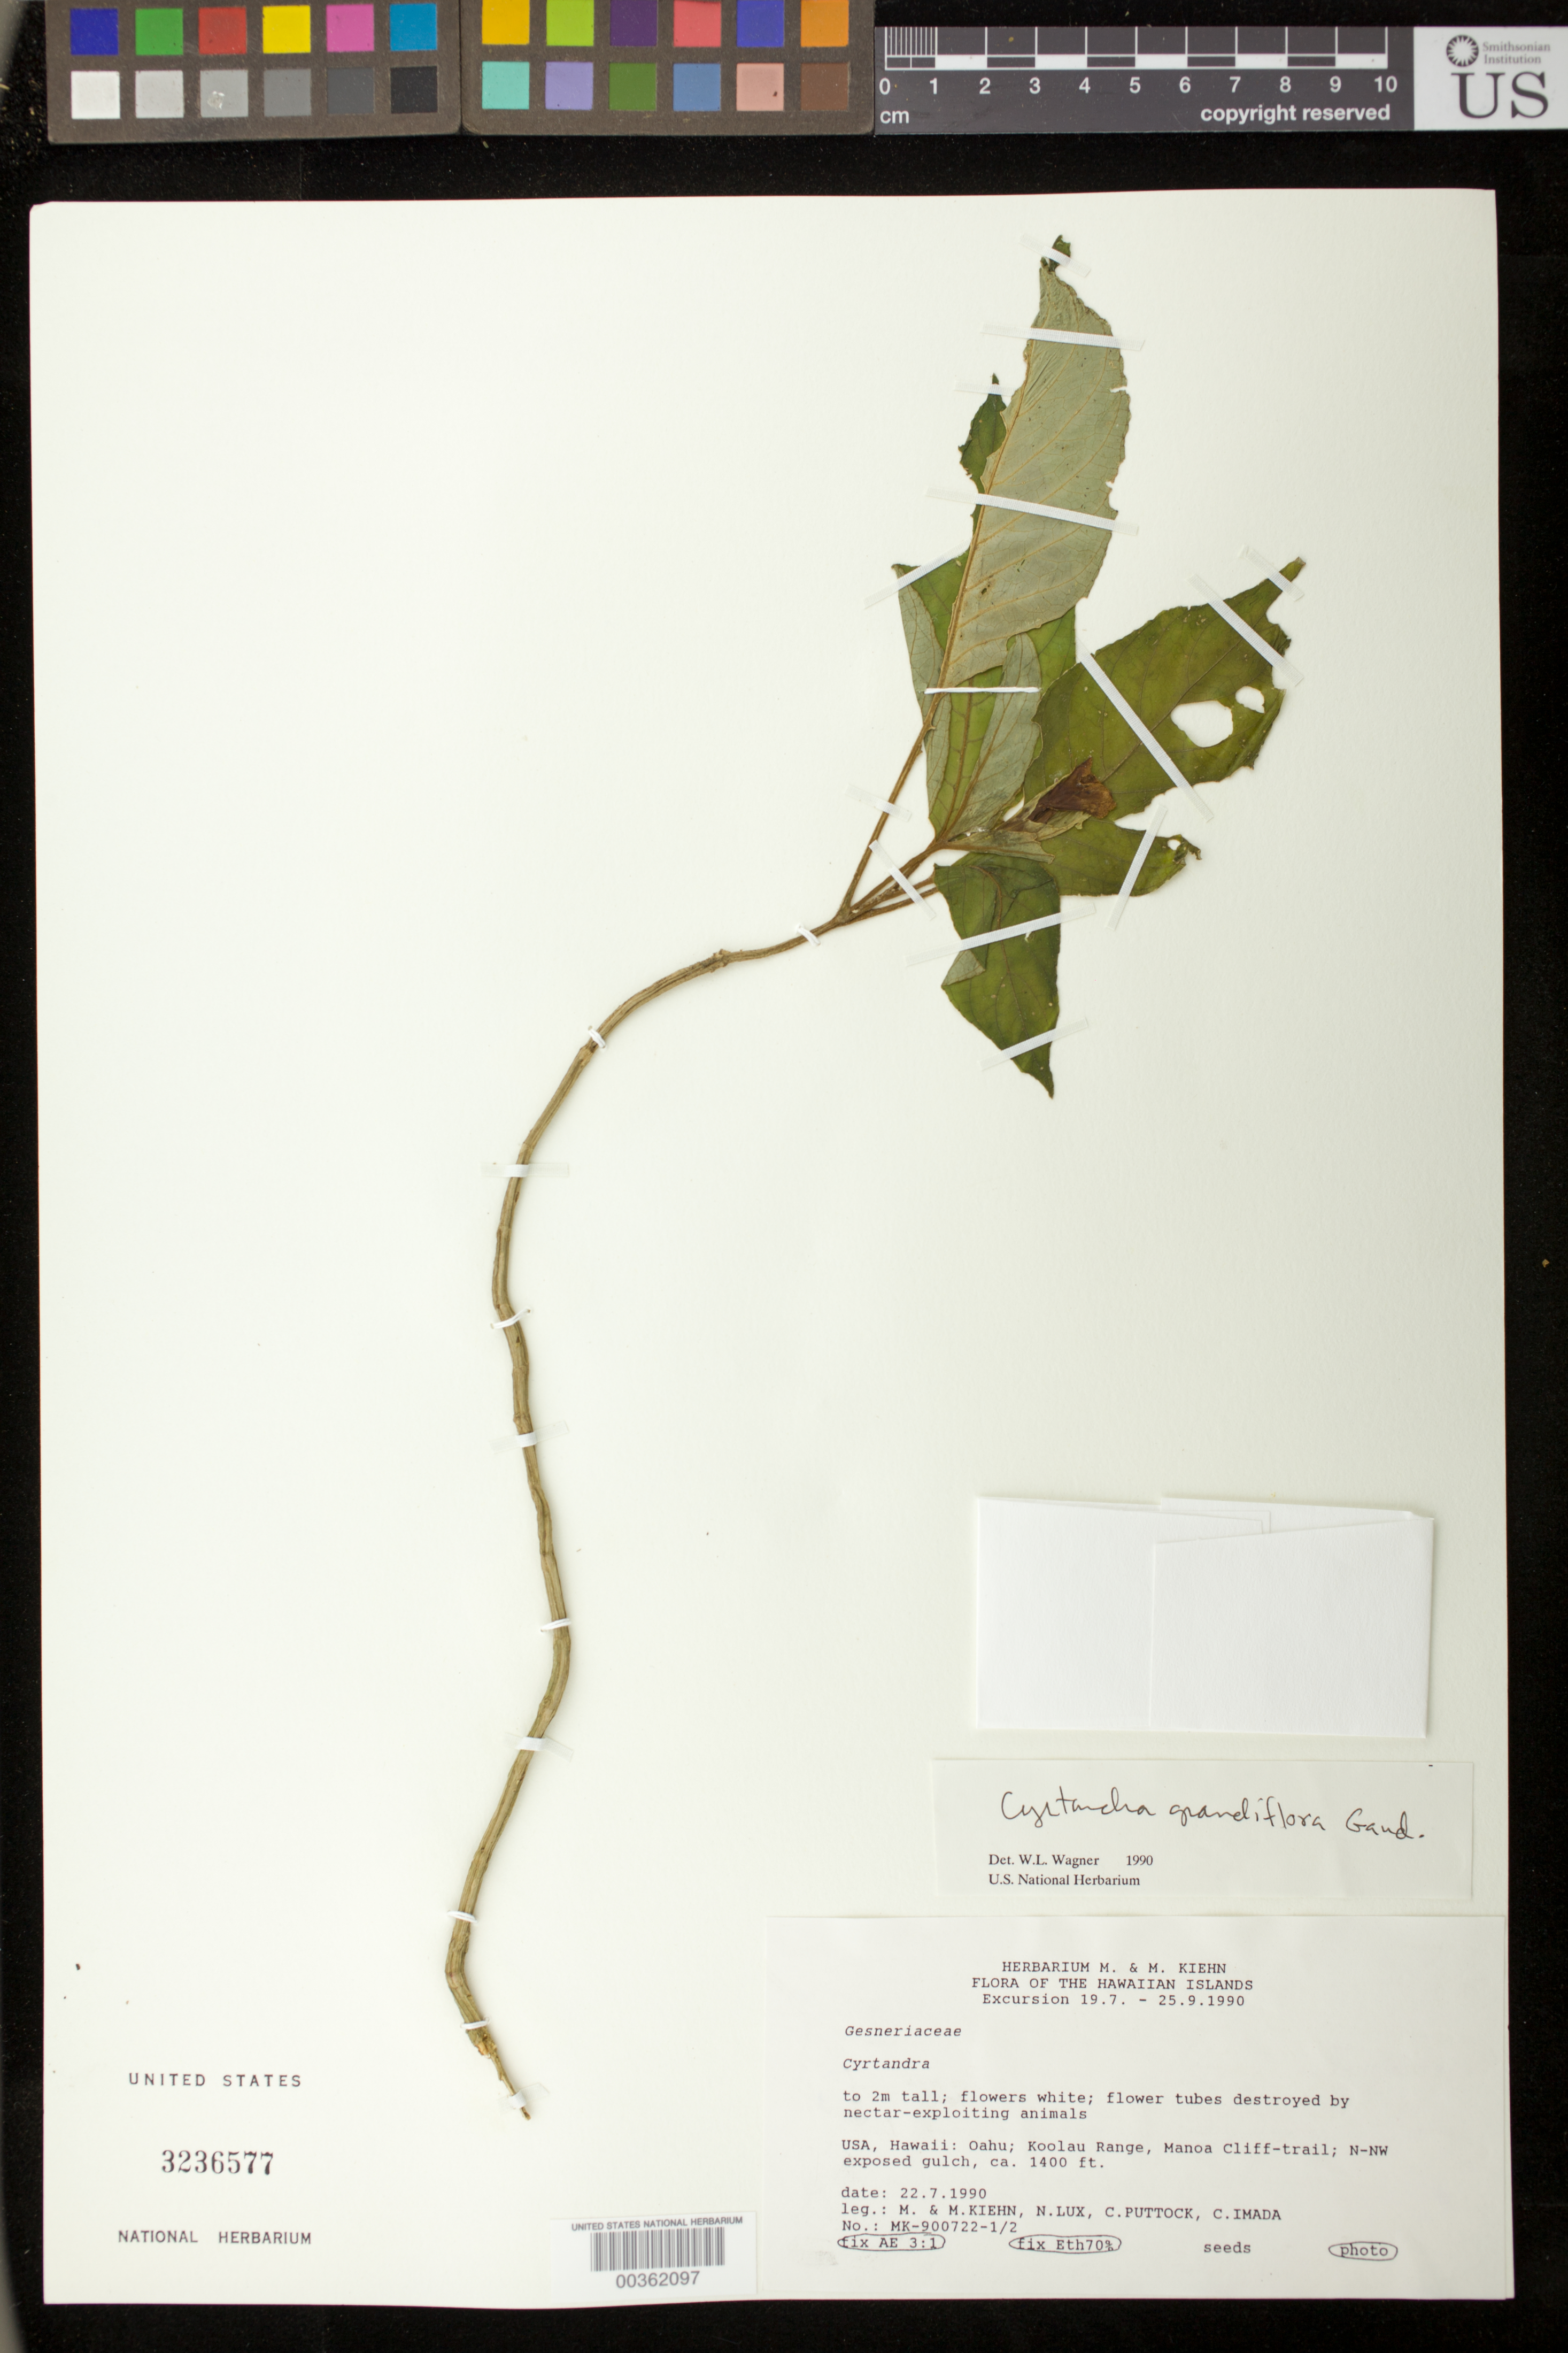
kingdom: Plantae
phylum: Tracheophyta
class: Magnoliopsida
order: Lamiales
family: Gesneriaceae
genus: Cyrtandra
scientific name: Cyrtandra grandiflora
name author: Gaudich.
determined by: Wagner, W. L., (BOT), Smithsonian Institution - National Museum of Natural History (UNITED STATES)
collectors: M. Kiehn, N. Lux, C. Puttock & C. Imada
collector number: MK- 900722 -1/2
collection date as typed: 22 Jul 1990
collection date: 1990-07-22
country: United States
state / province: Hawaii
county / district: Honolulu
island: Oahu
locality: Honolulu co., Koolau range, Manoa cliff-trail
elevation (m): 427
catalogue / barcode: US 3236577